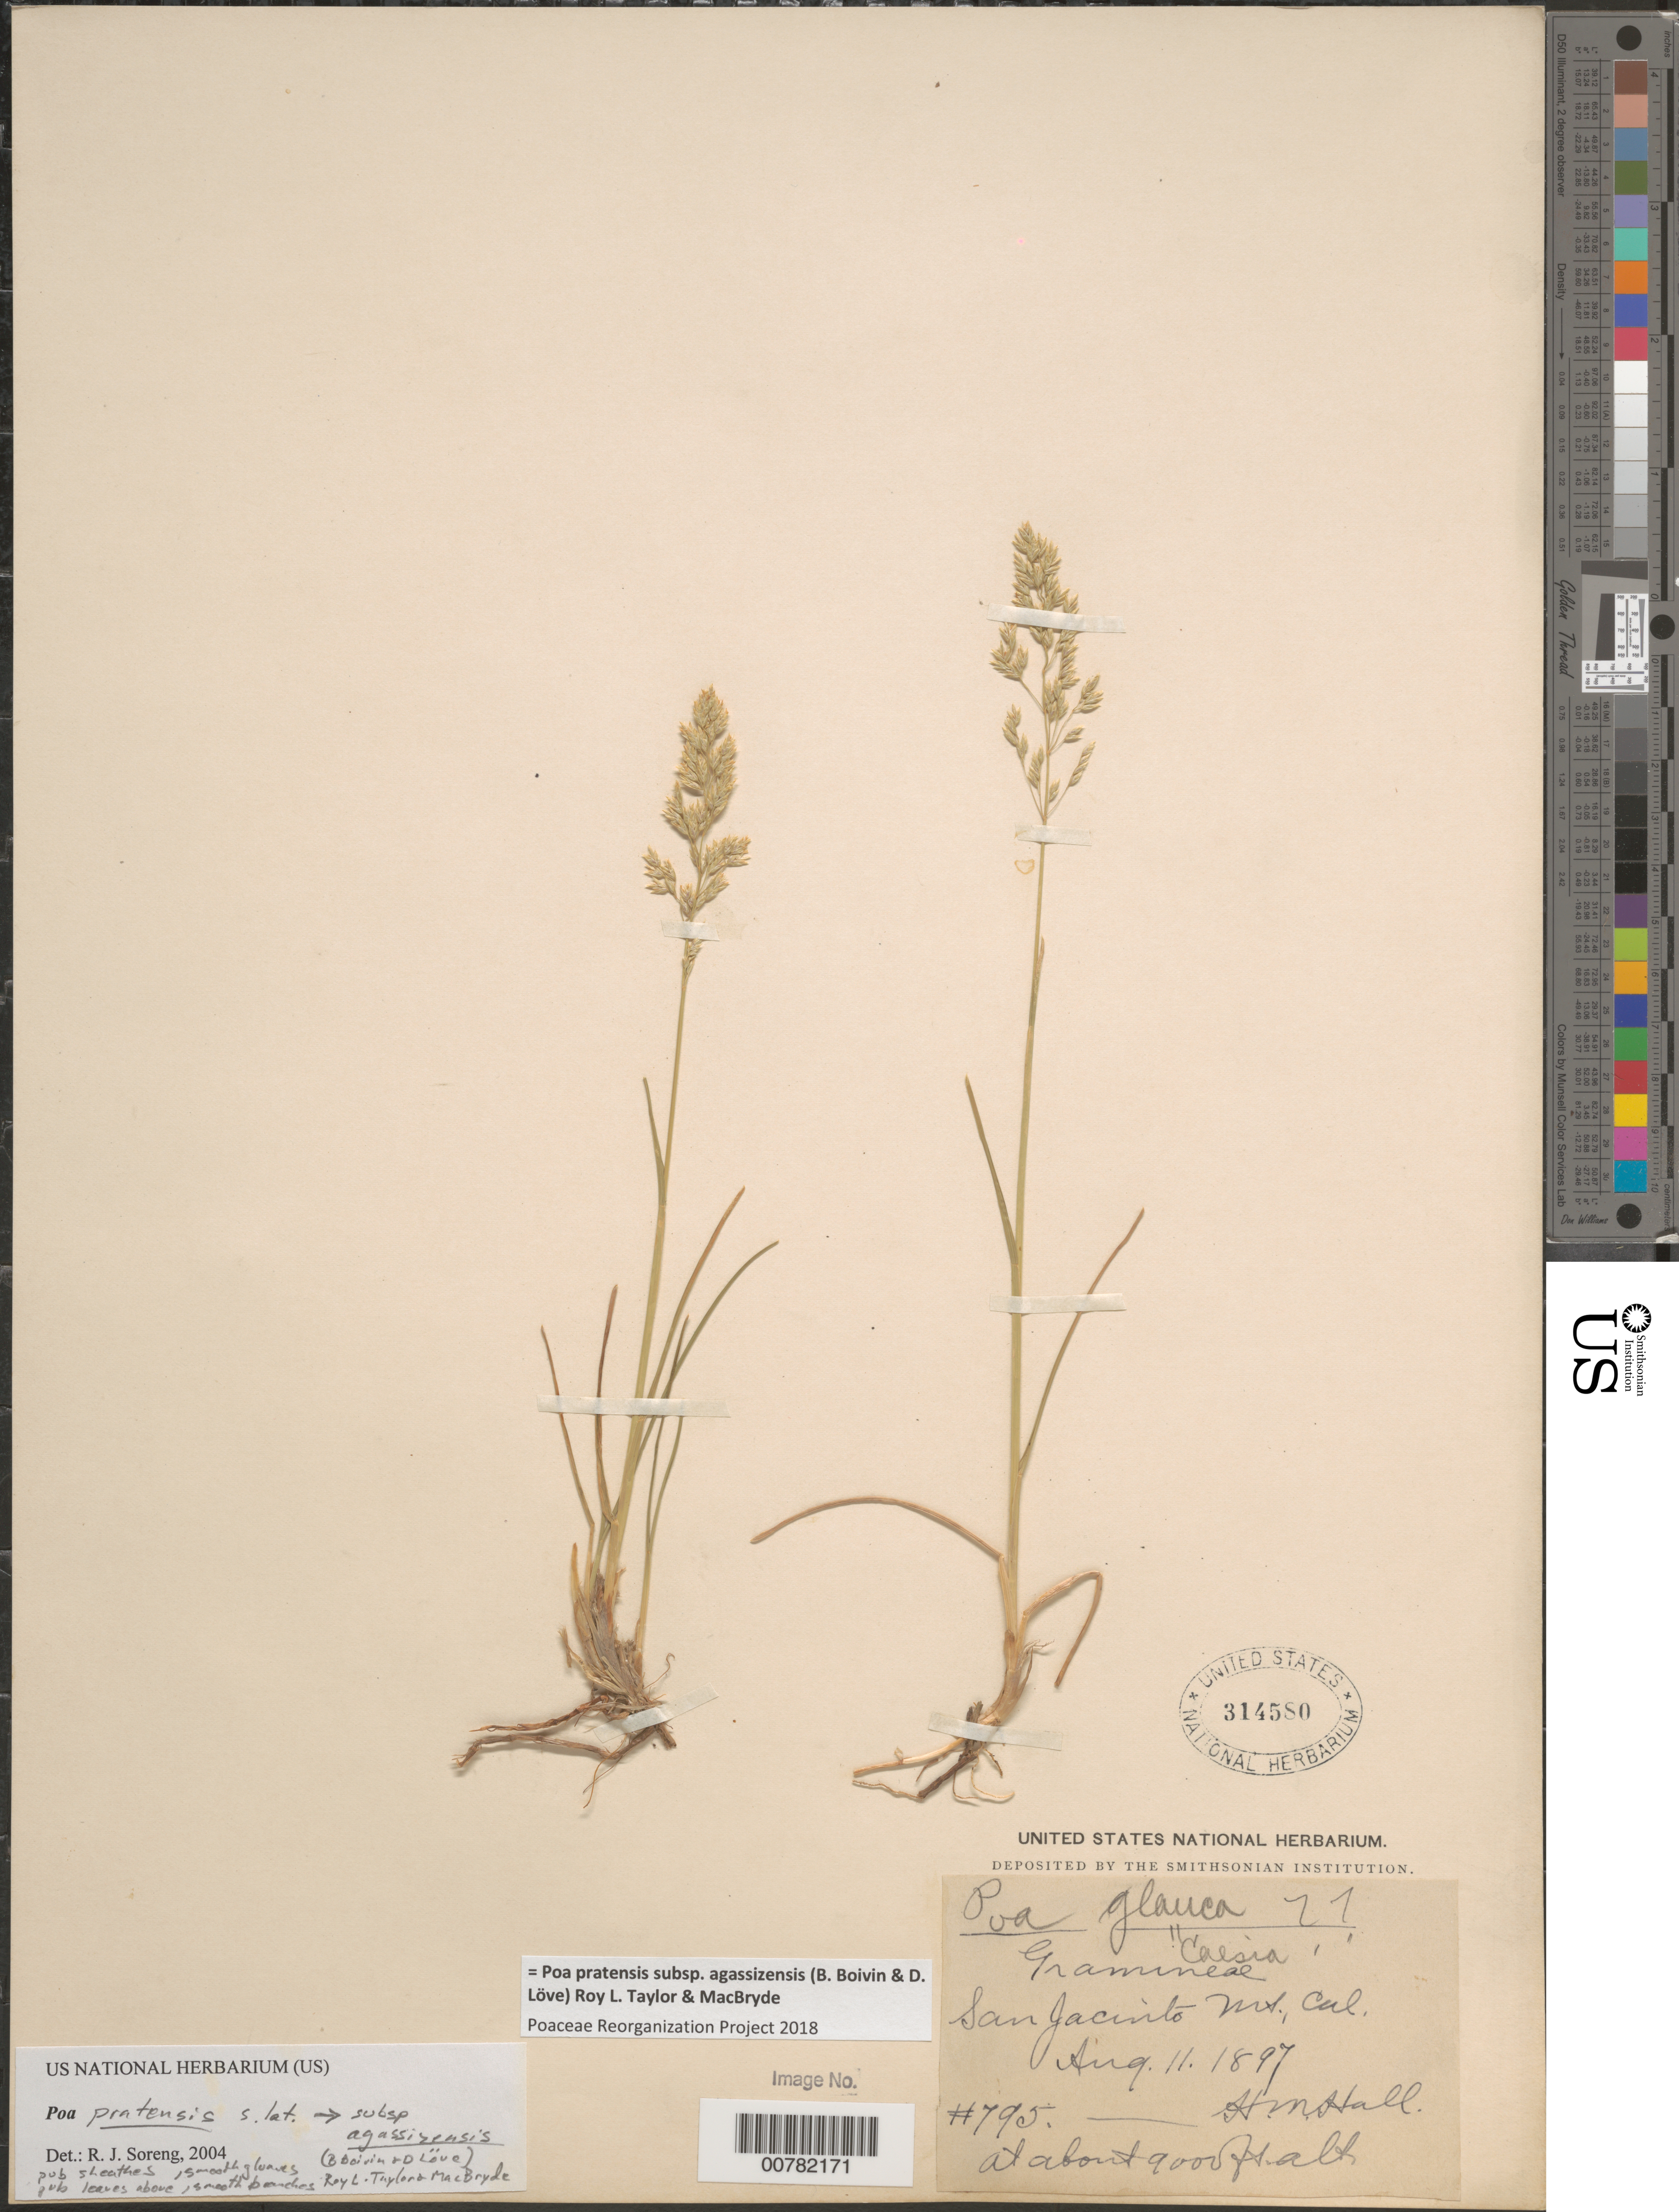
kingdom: Plantae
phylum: Tracheophyta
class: Liliopsida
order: Poales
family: Poaceae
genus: Poa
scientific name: Poa pratensis subsp. agassizensis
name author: (B. Boivin & D. Löve) Roy L. Taylor & MacBryde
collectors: H. M. Hall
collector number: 795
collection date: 1897-08-11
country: United States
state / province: California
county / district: Riverside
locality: San Jacinto Mt.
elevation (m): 2743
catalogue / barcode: US 314580